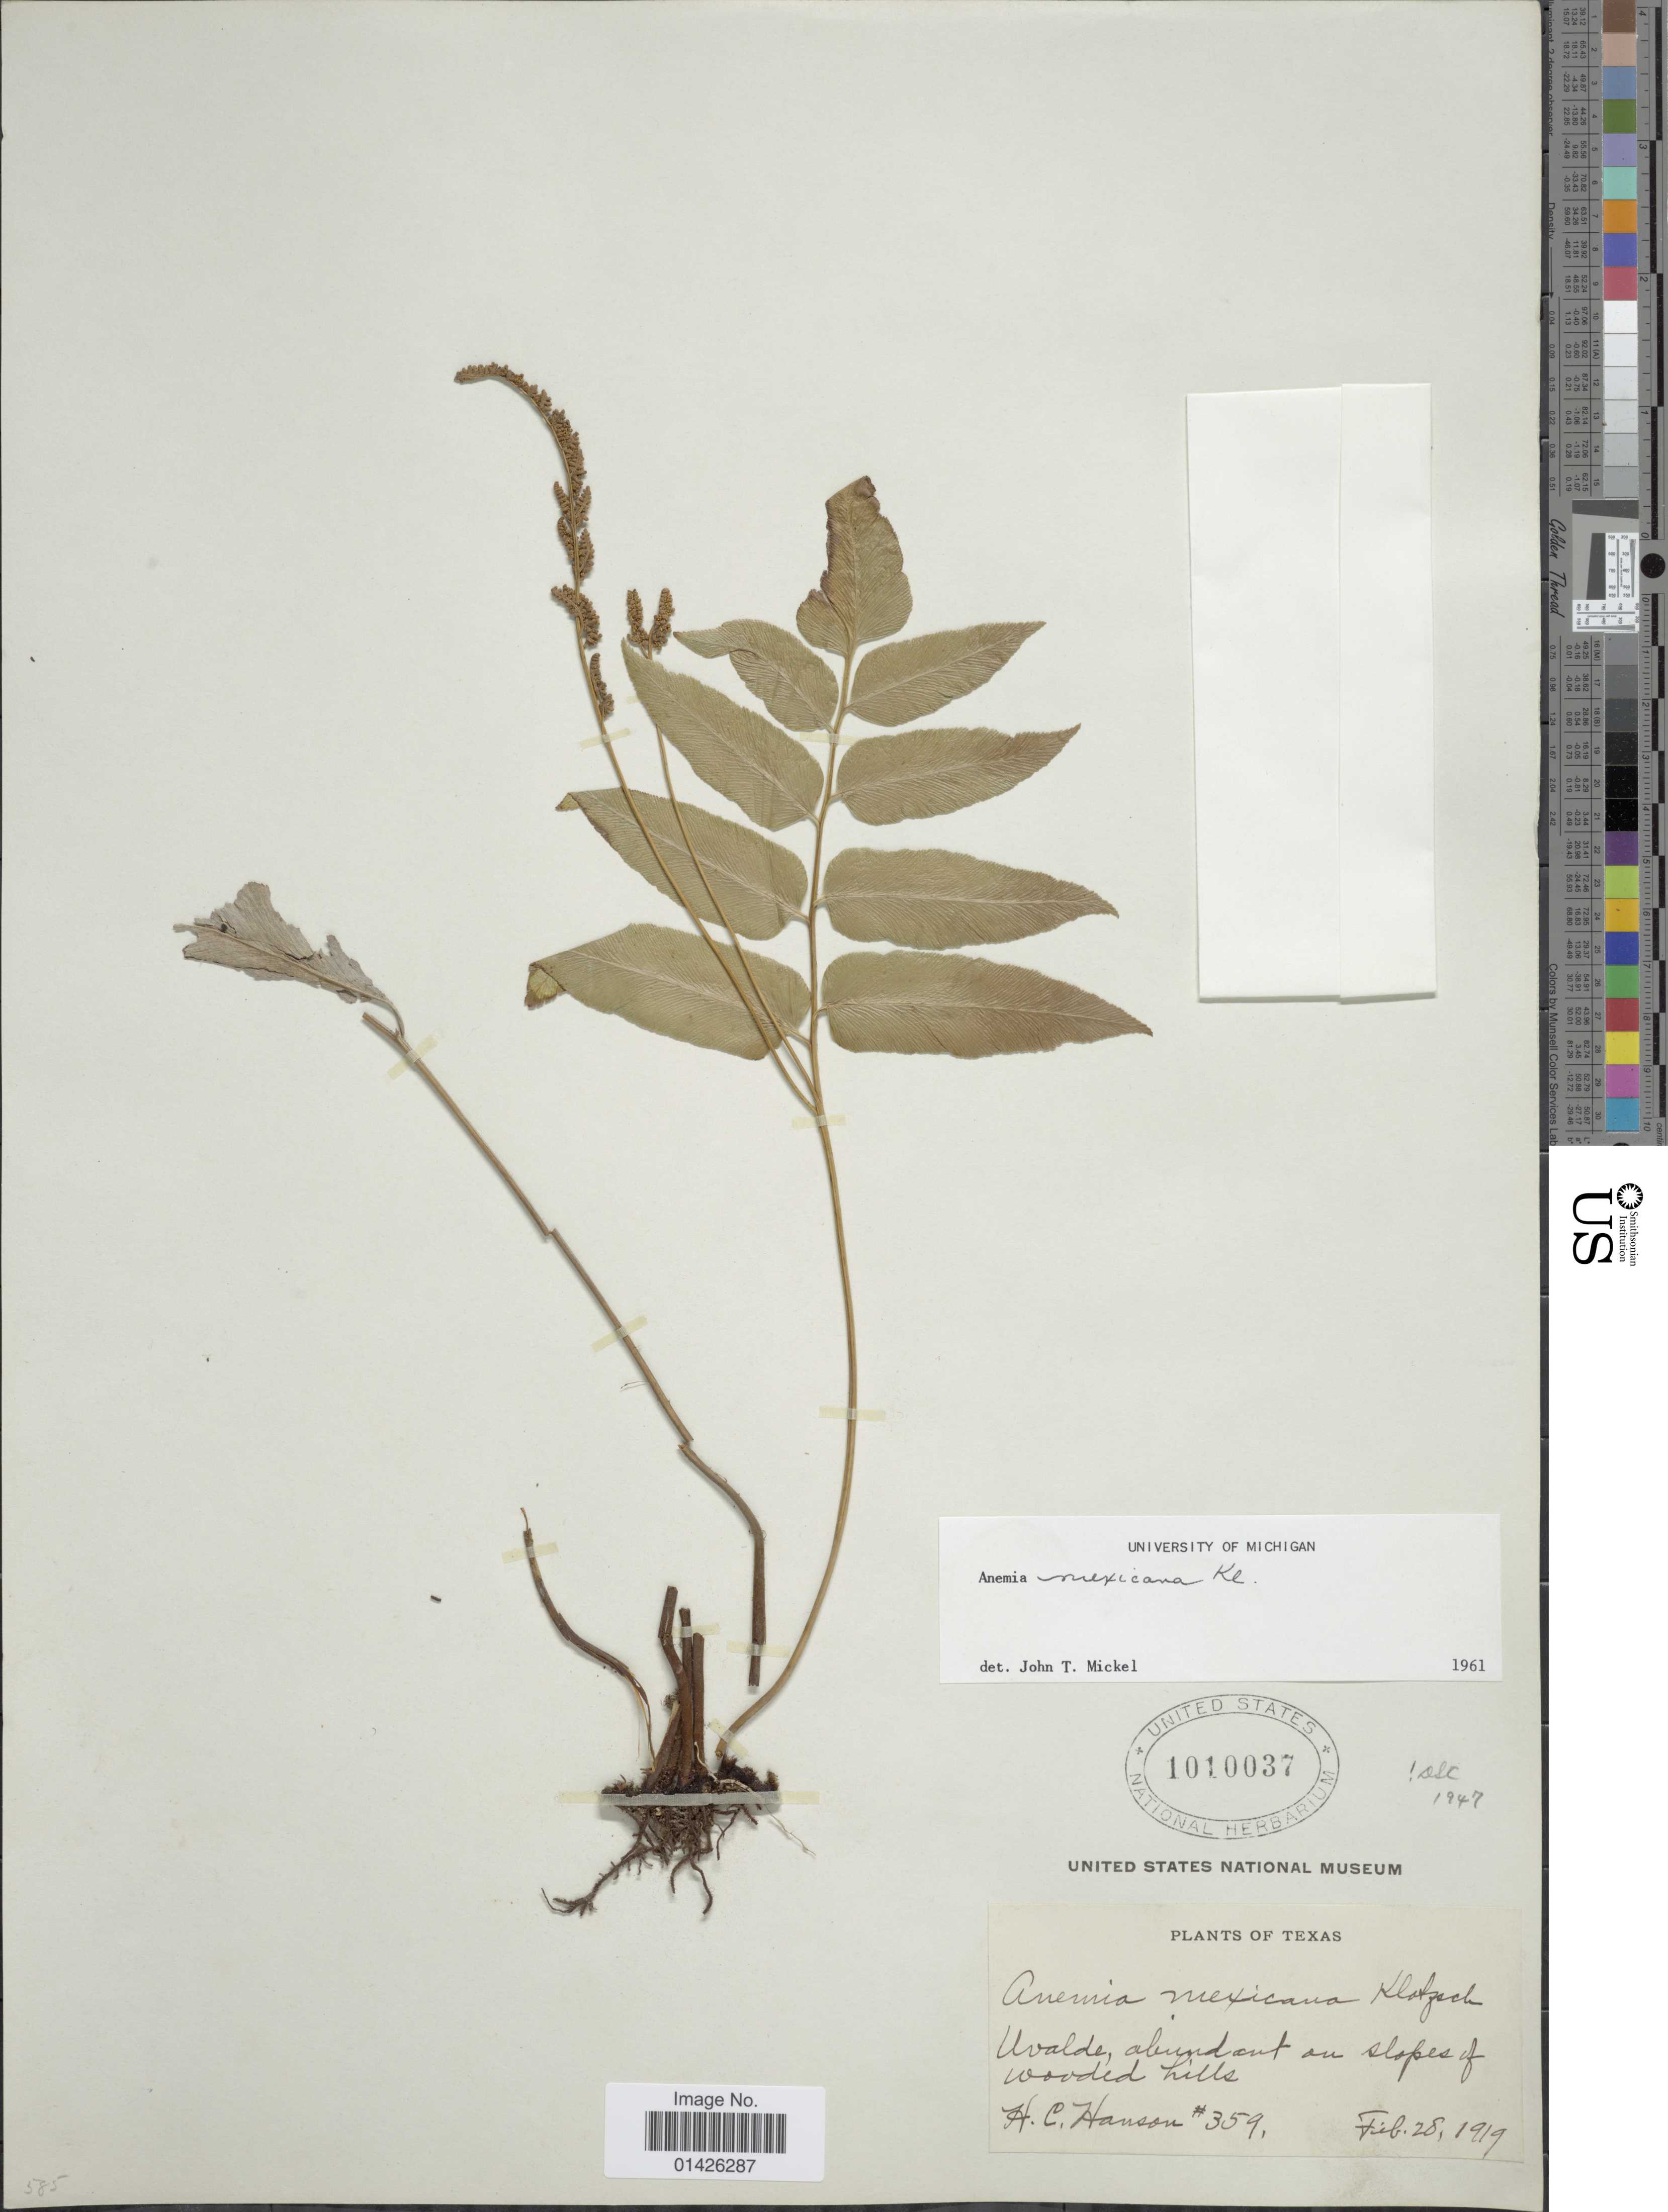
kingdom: Plantae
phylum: Tracheophyta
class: Polypodiopsida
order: Schizaeales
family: Anemiaceae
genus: Anemia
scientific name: Anemia mexicana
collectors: H. Hanson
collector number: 359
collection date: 1919-02-28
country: United States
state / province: Texas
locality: Uvalde, abundant on slopes of wooded hills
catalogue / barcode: US 1010037